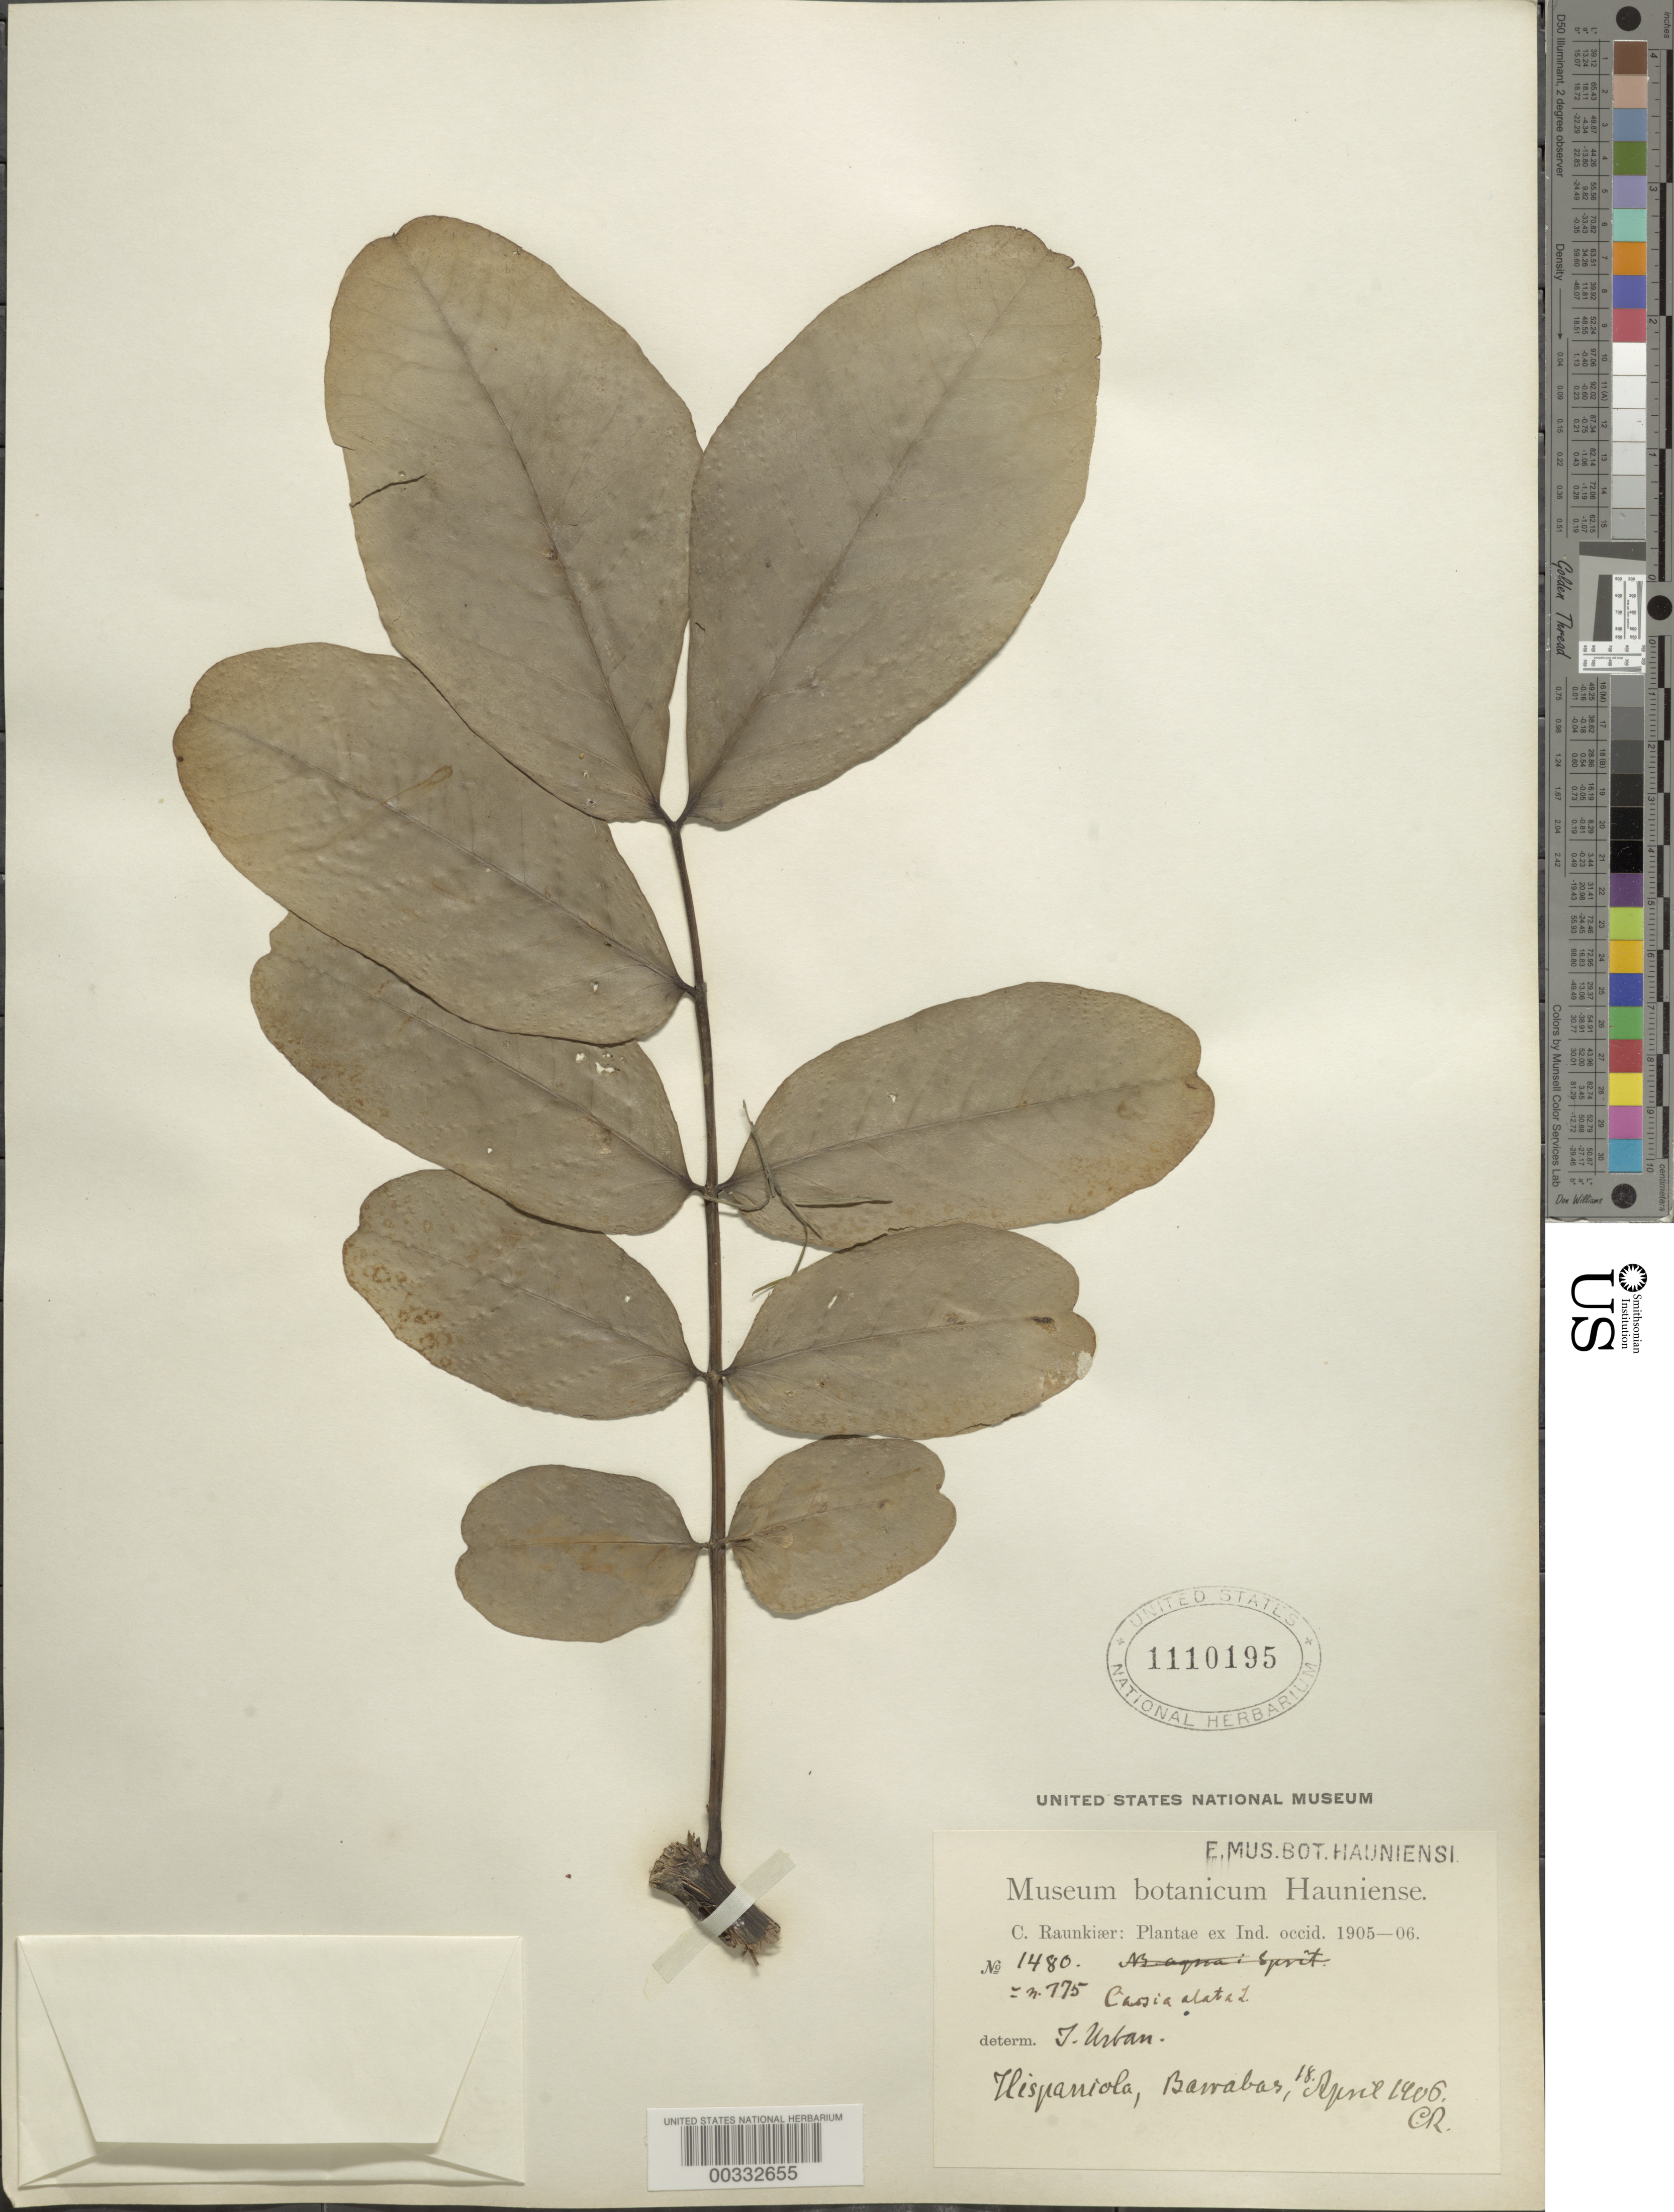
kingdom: Plantae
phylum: Tracheophyta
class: Magnoliopsida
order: Fabales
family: Fabaceae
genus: Senna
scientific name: Senna alata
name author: (L.) Roxb.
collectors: C. Raunkiaer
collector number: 1480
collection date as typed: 18 Apr 1906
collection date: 1906-04-18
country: Haiti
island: Hispaniola Island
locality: Barrabas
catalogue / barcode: US 1110195